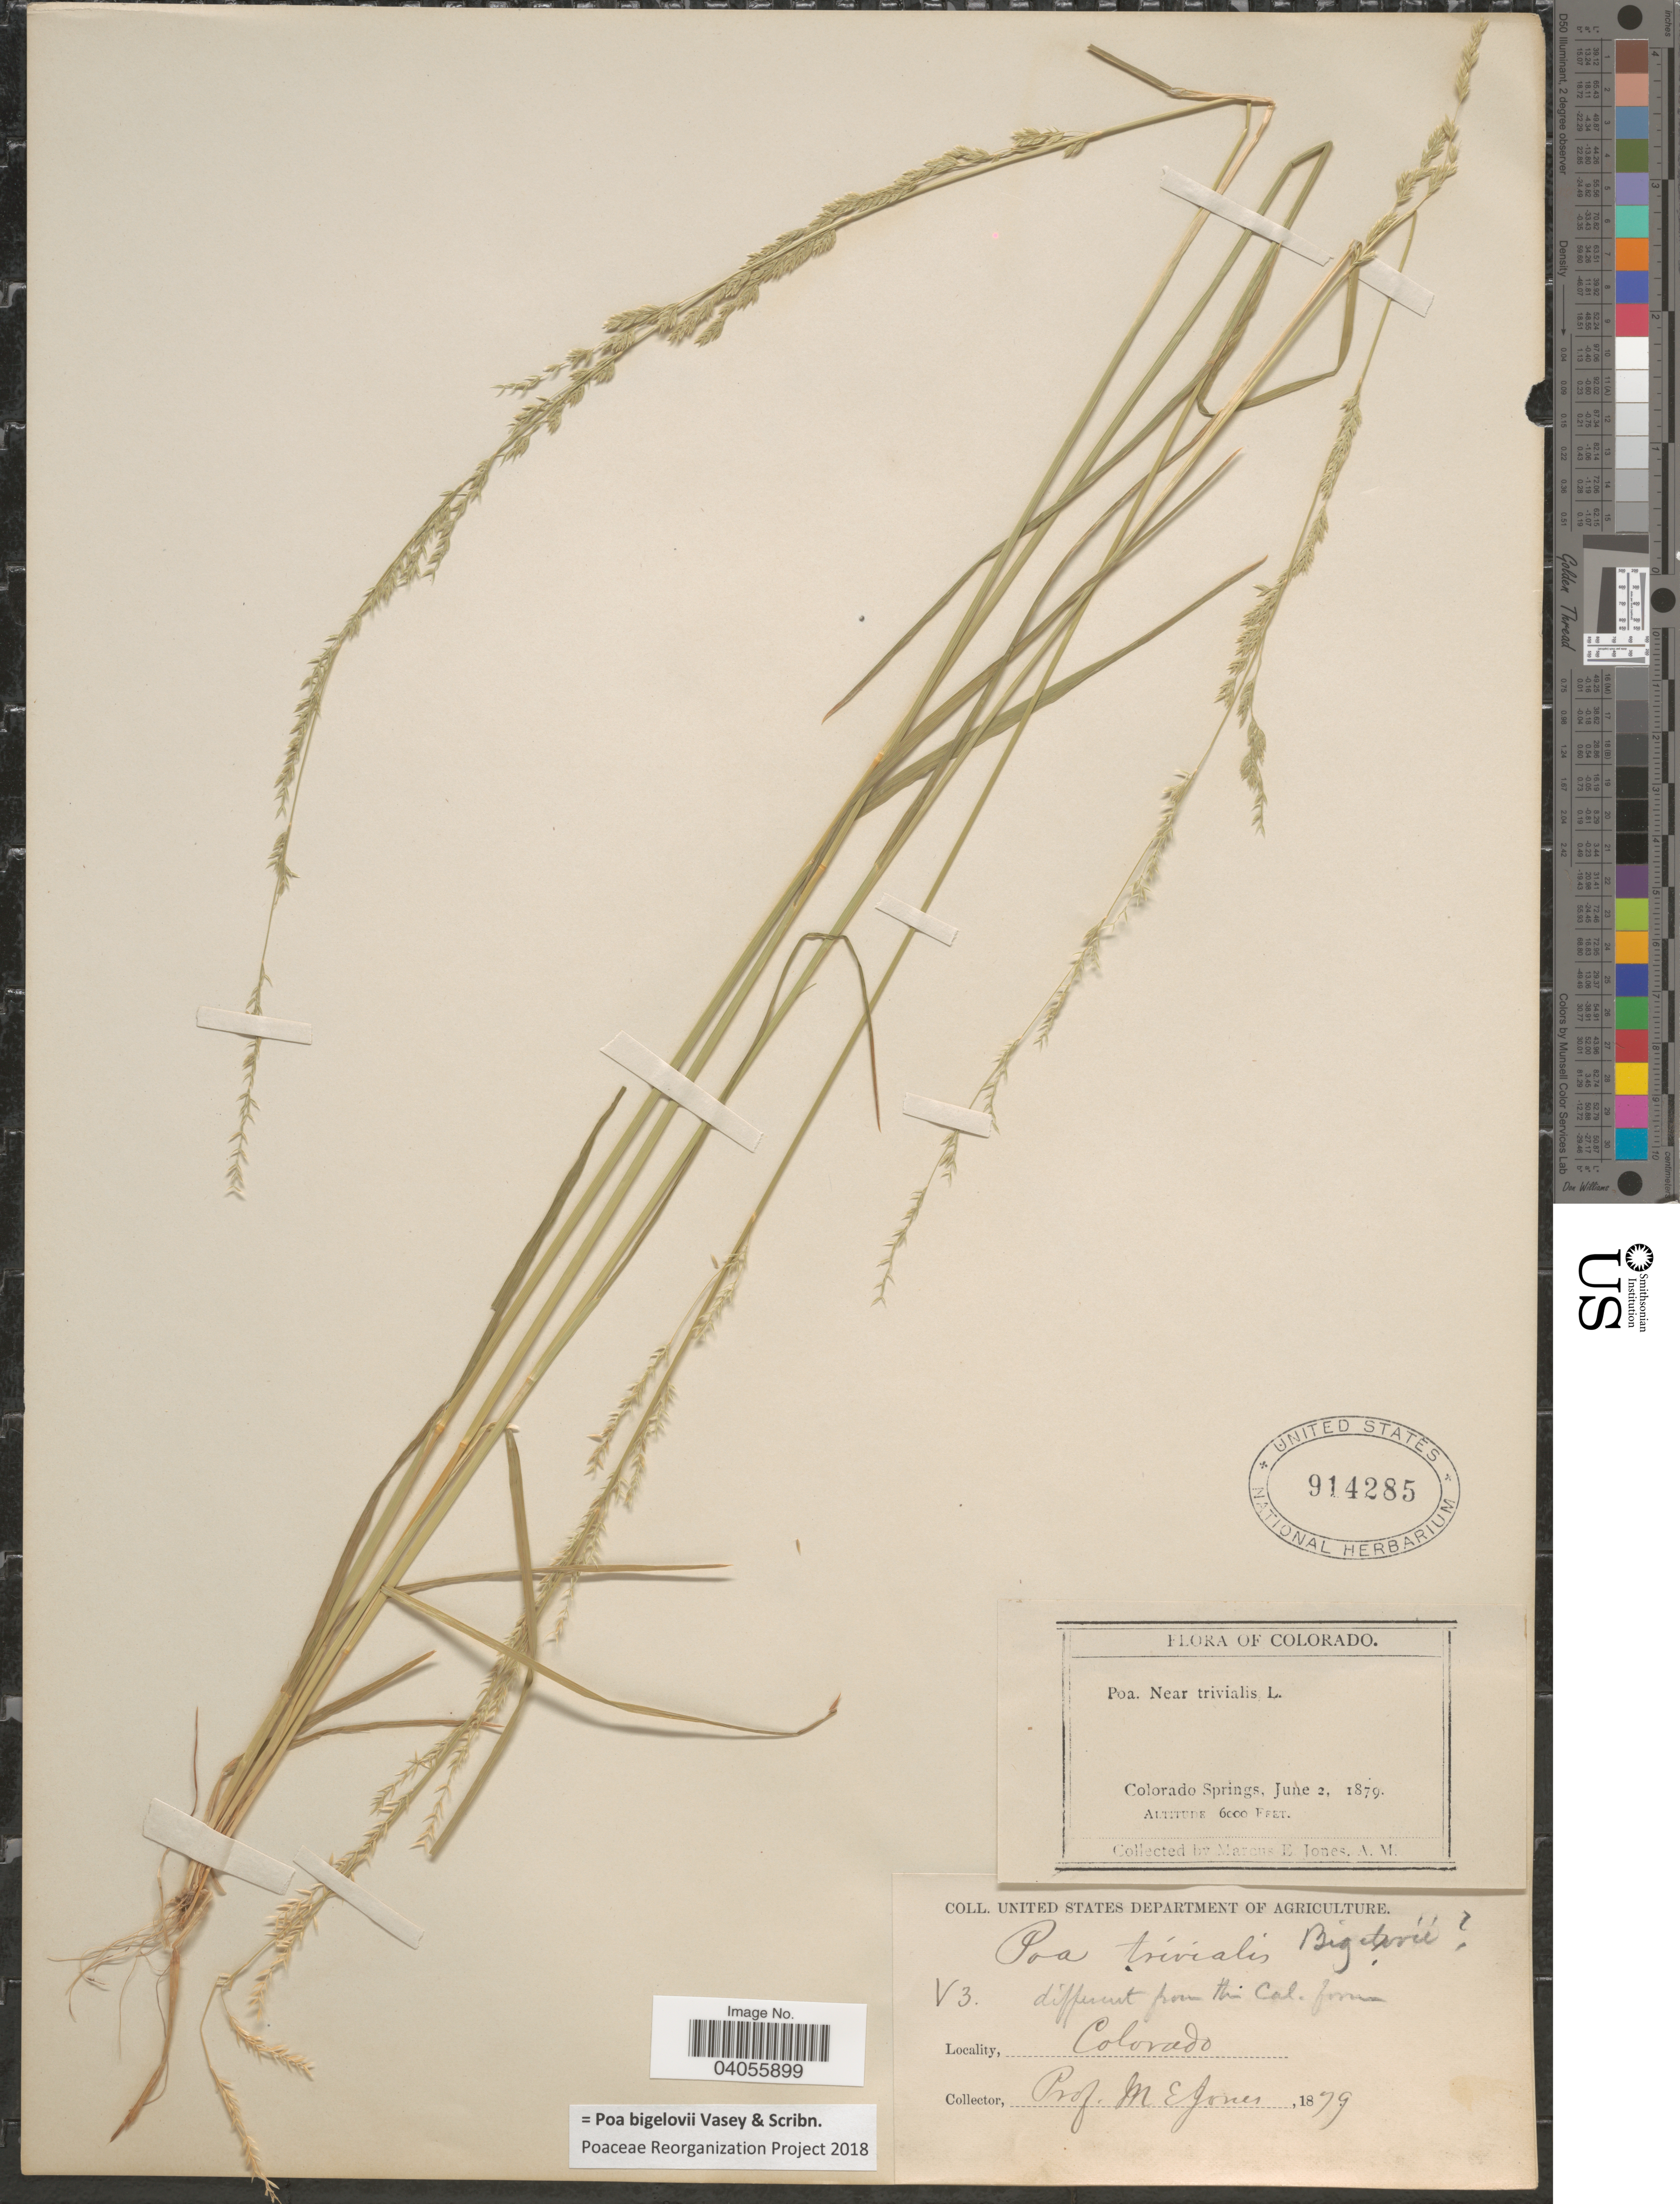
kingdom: Plantae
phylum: Tracheophyta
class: Liliopsida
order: Poales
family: Poaceae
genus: Poa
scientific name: Poa bigelovii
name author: Vasey & Scribn.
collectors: M. E. Jones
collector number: V3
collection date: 1879-06-02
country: United States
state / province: Colorado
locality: Colorado Springs.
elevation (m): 1829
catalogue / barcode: US 914285